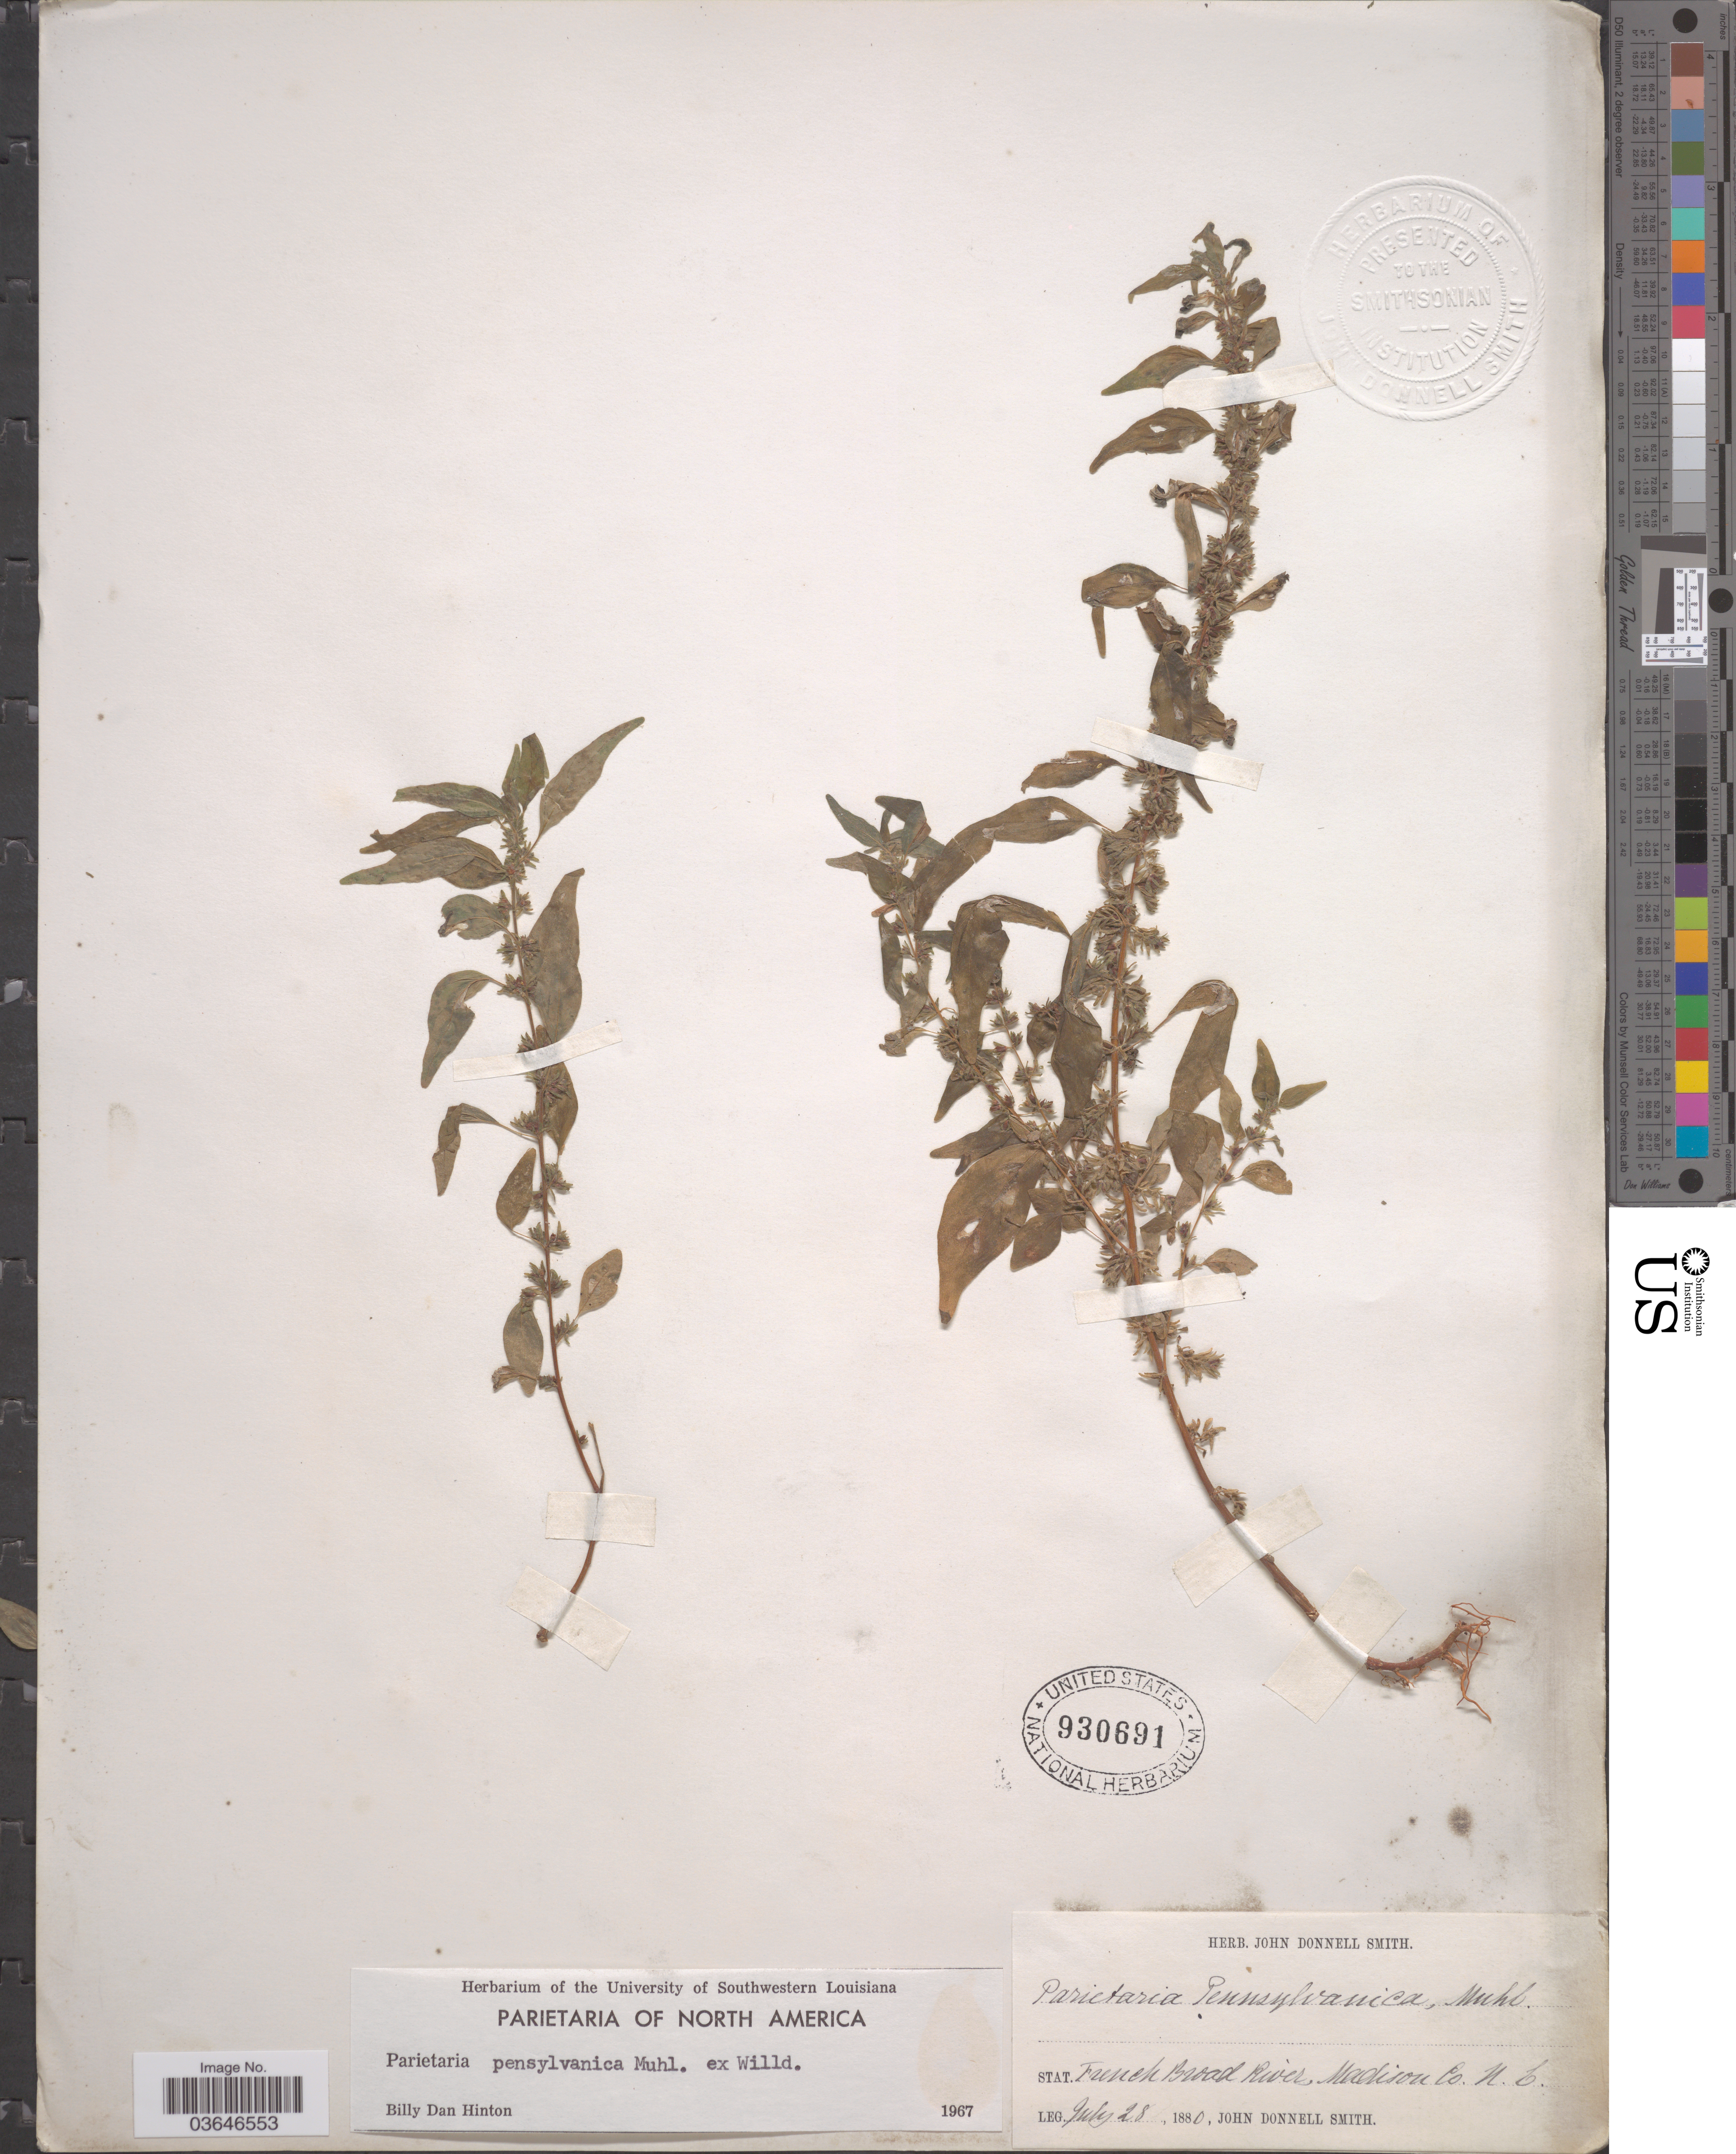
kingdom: Plantae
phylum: Tracheophyta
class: Magnoliopsida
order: Rosales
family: Urticaceae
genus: Parietaria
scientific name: Parietaria pensylvanica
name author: Muhl. ex Willd.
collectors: J. Donnell Smith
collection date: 1880-07-28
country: United States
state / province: North Carolina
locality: Stat. French Broad River, Madison Co.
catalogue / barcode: US 930691